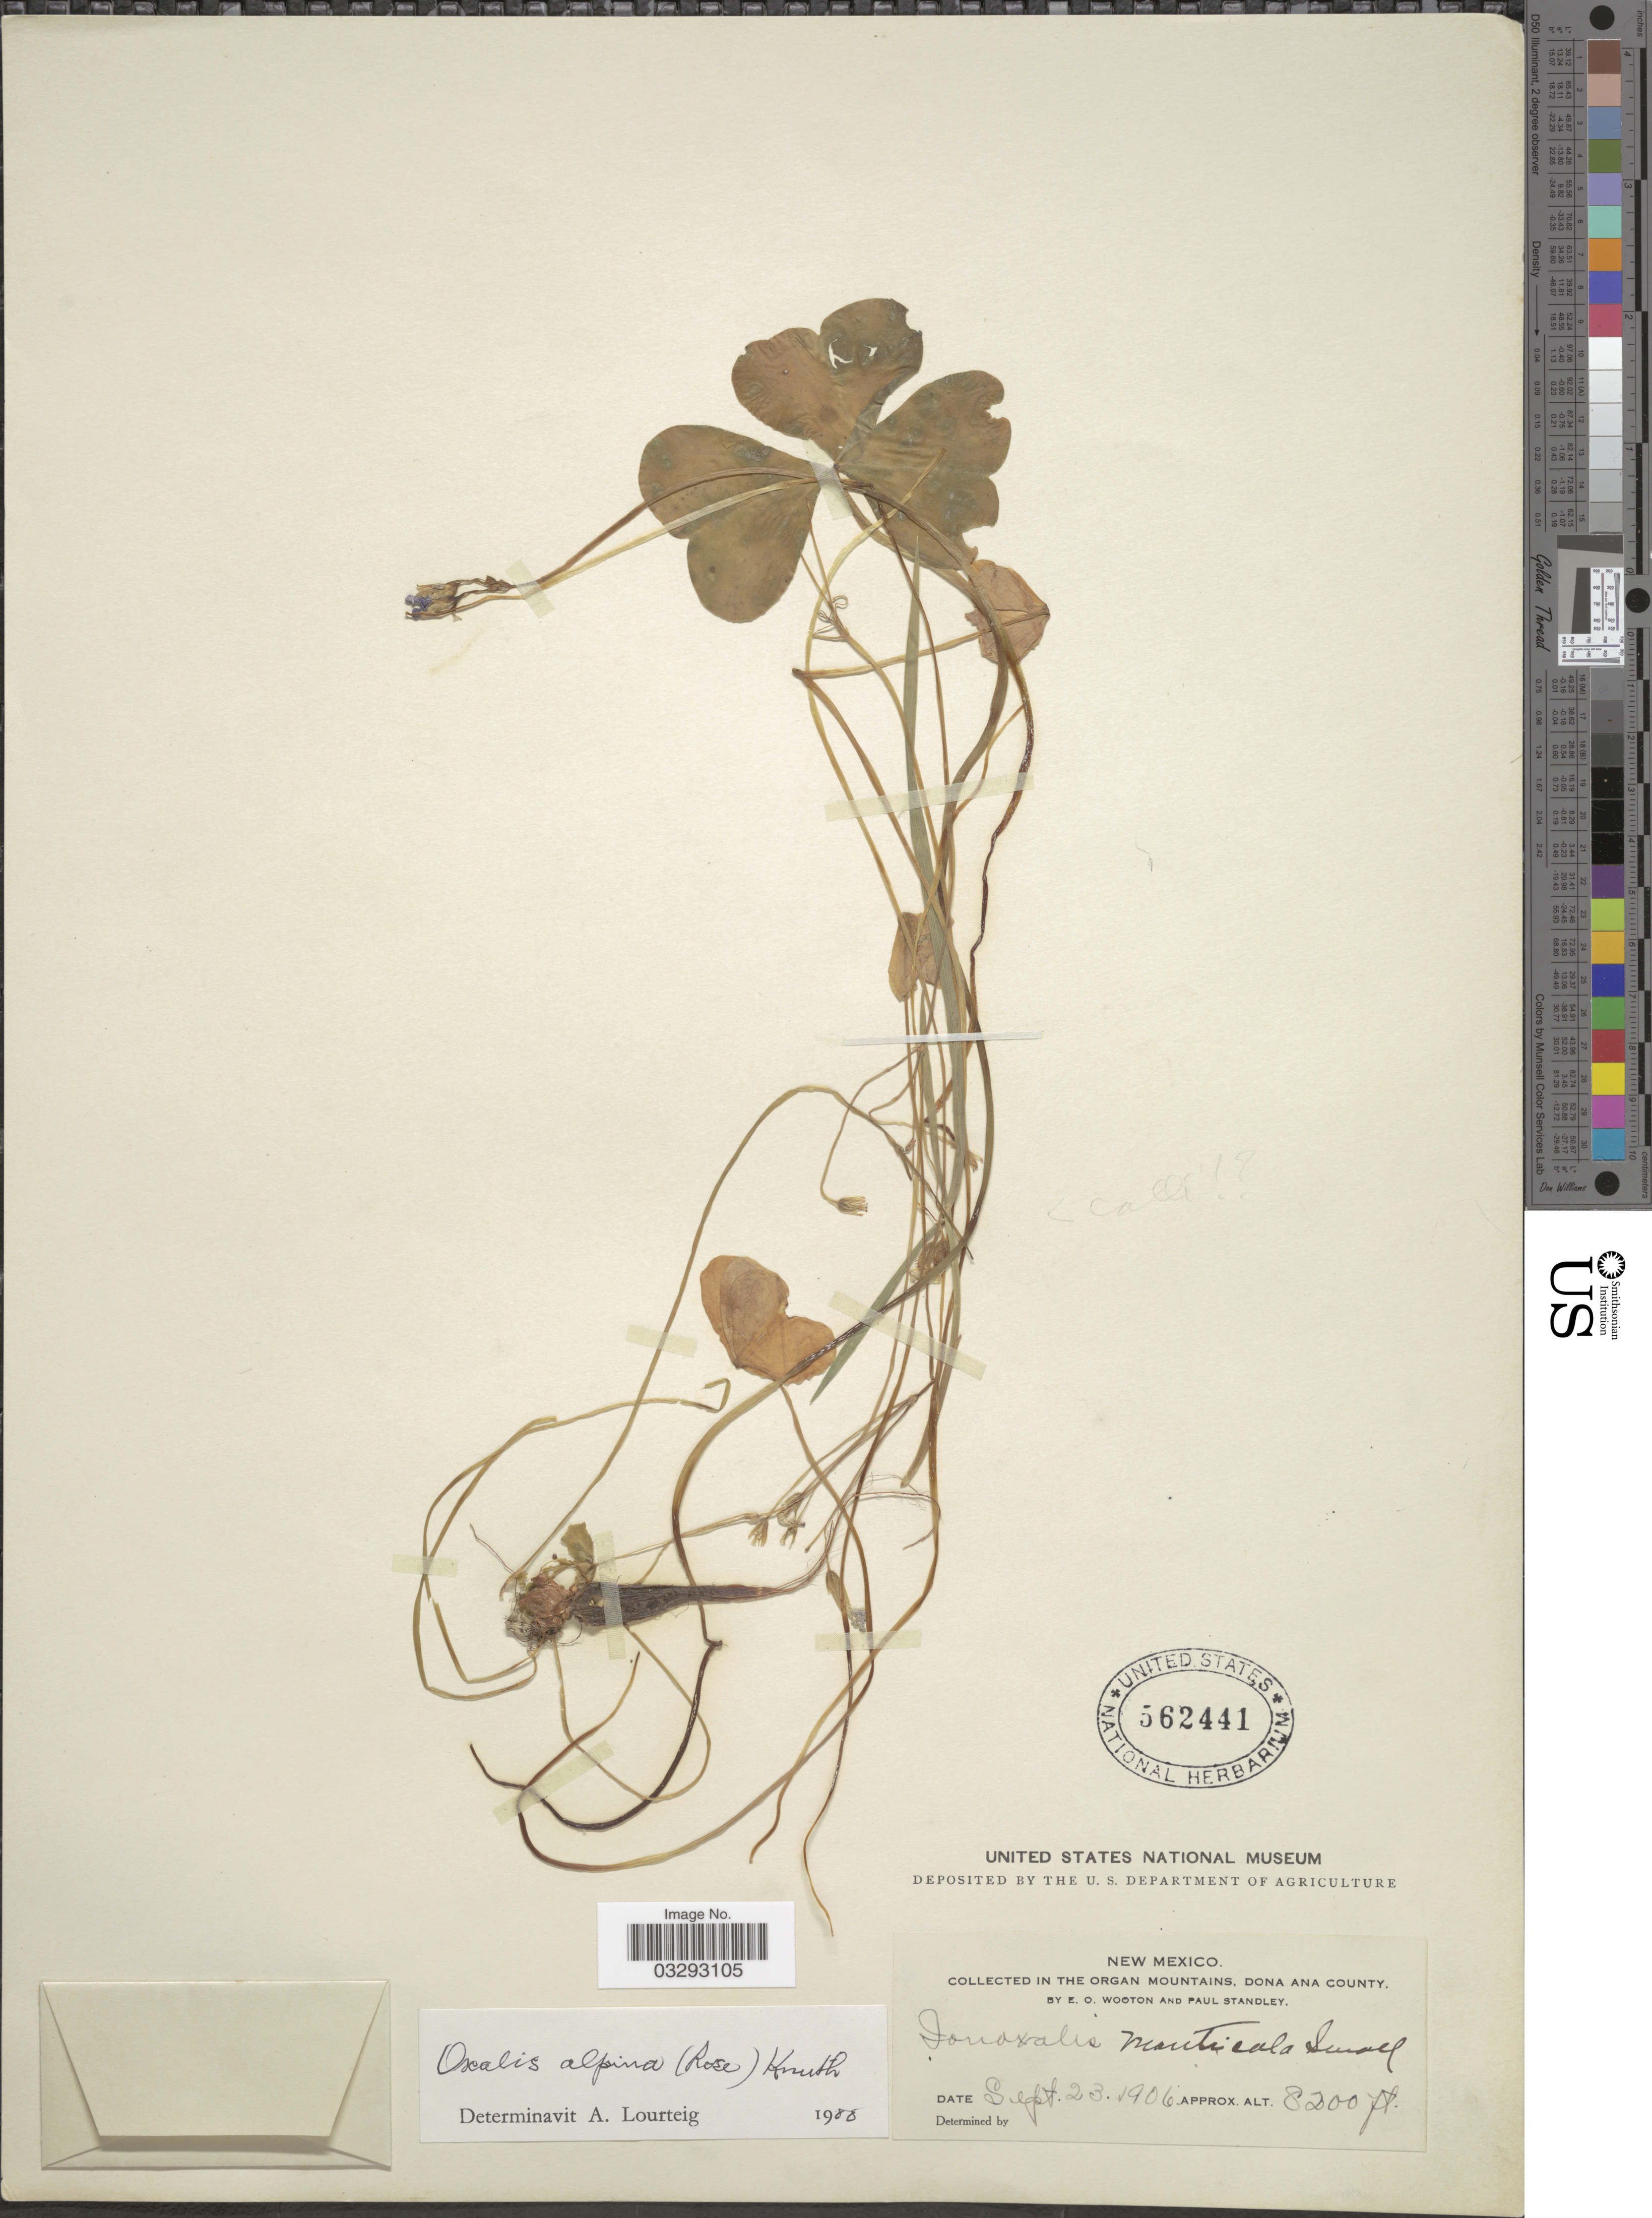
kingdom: Plantae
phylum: Tracheophyta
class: Magnoliopsida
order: Oxalidales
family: Oxalidaceae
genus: Oxalis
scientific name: Oxalis alpina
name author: (Rose) R. Knuth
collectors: E. O. Wooton & P. C. Standley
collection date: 1906-09-23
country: United States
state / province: New Mexico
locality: The Organ Mountains, Dona Ana County.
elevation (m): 2499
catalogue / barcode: US 562441